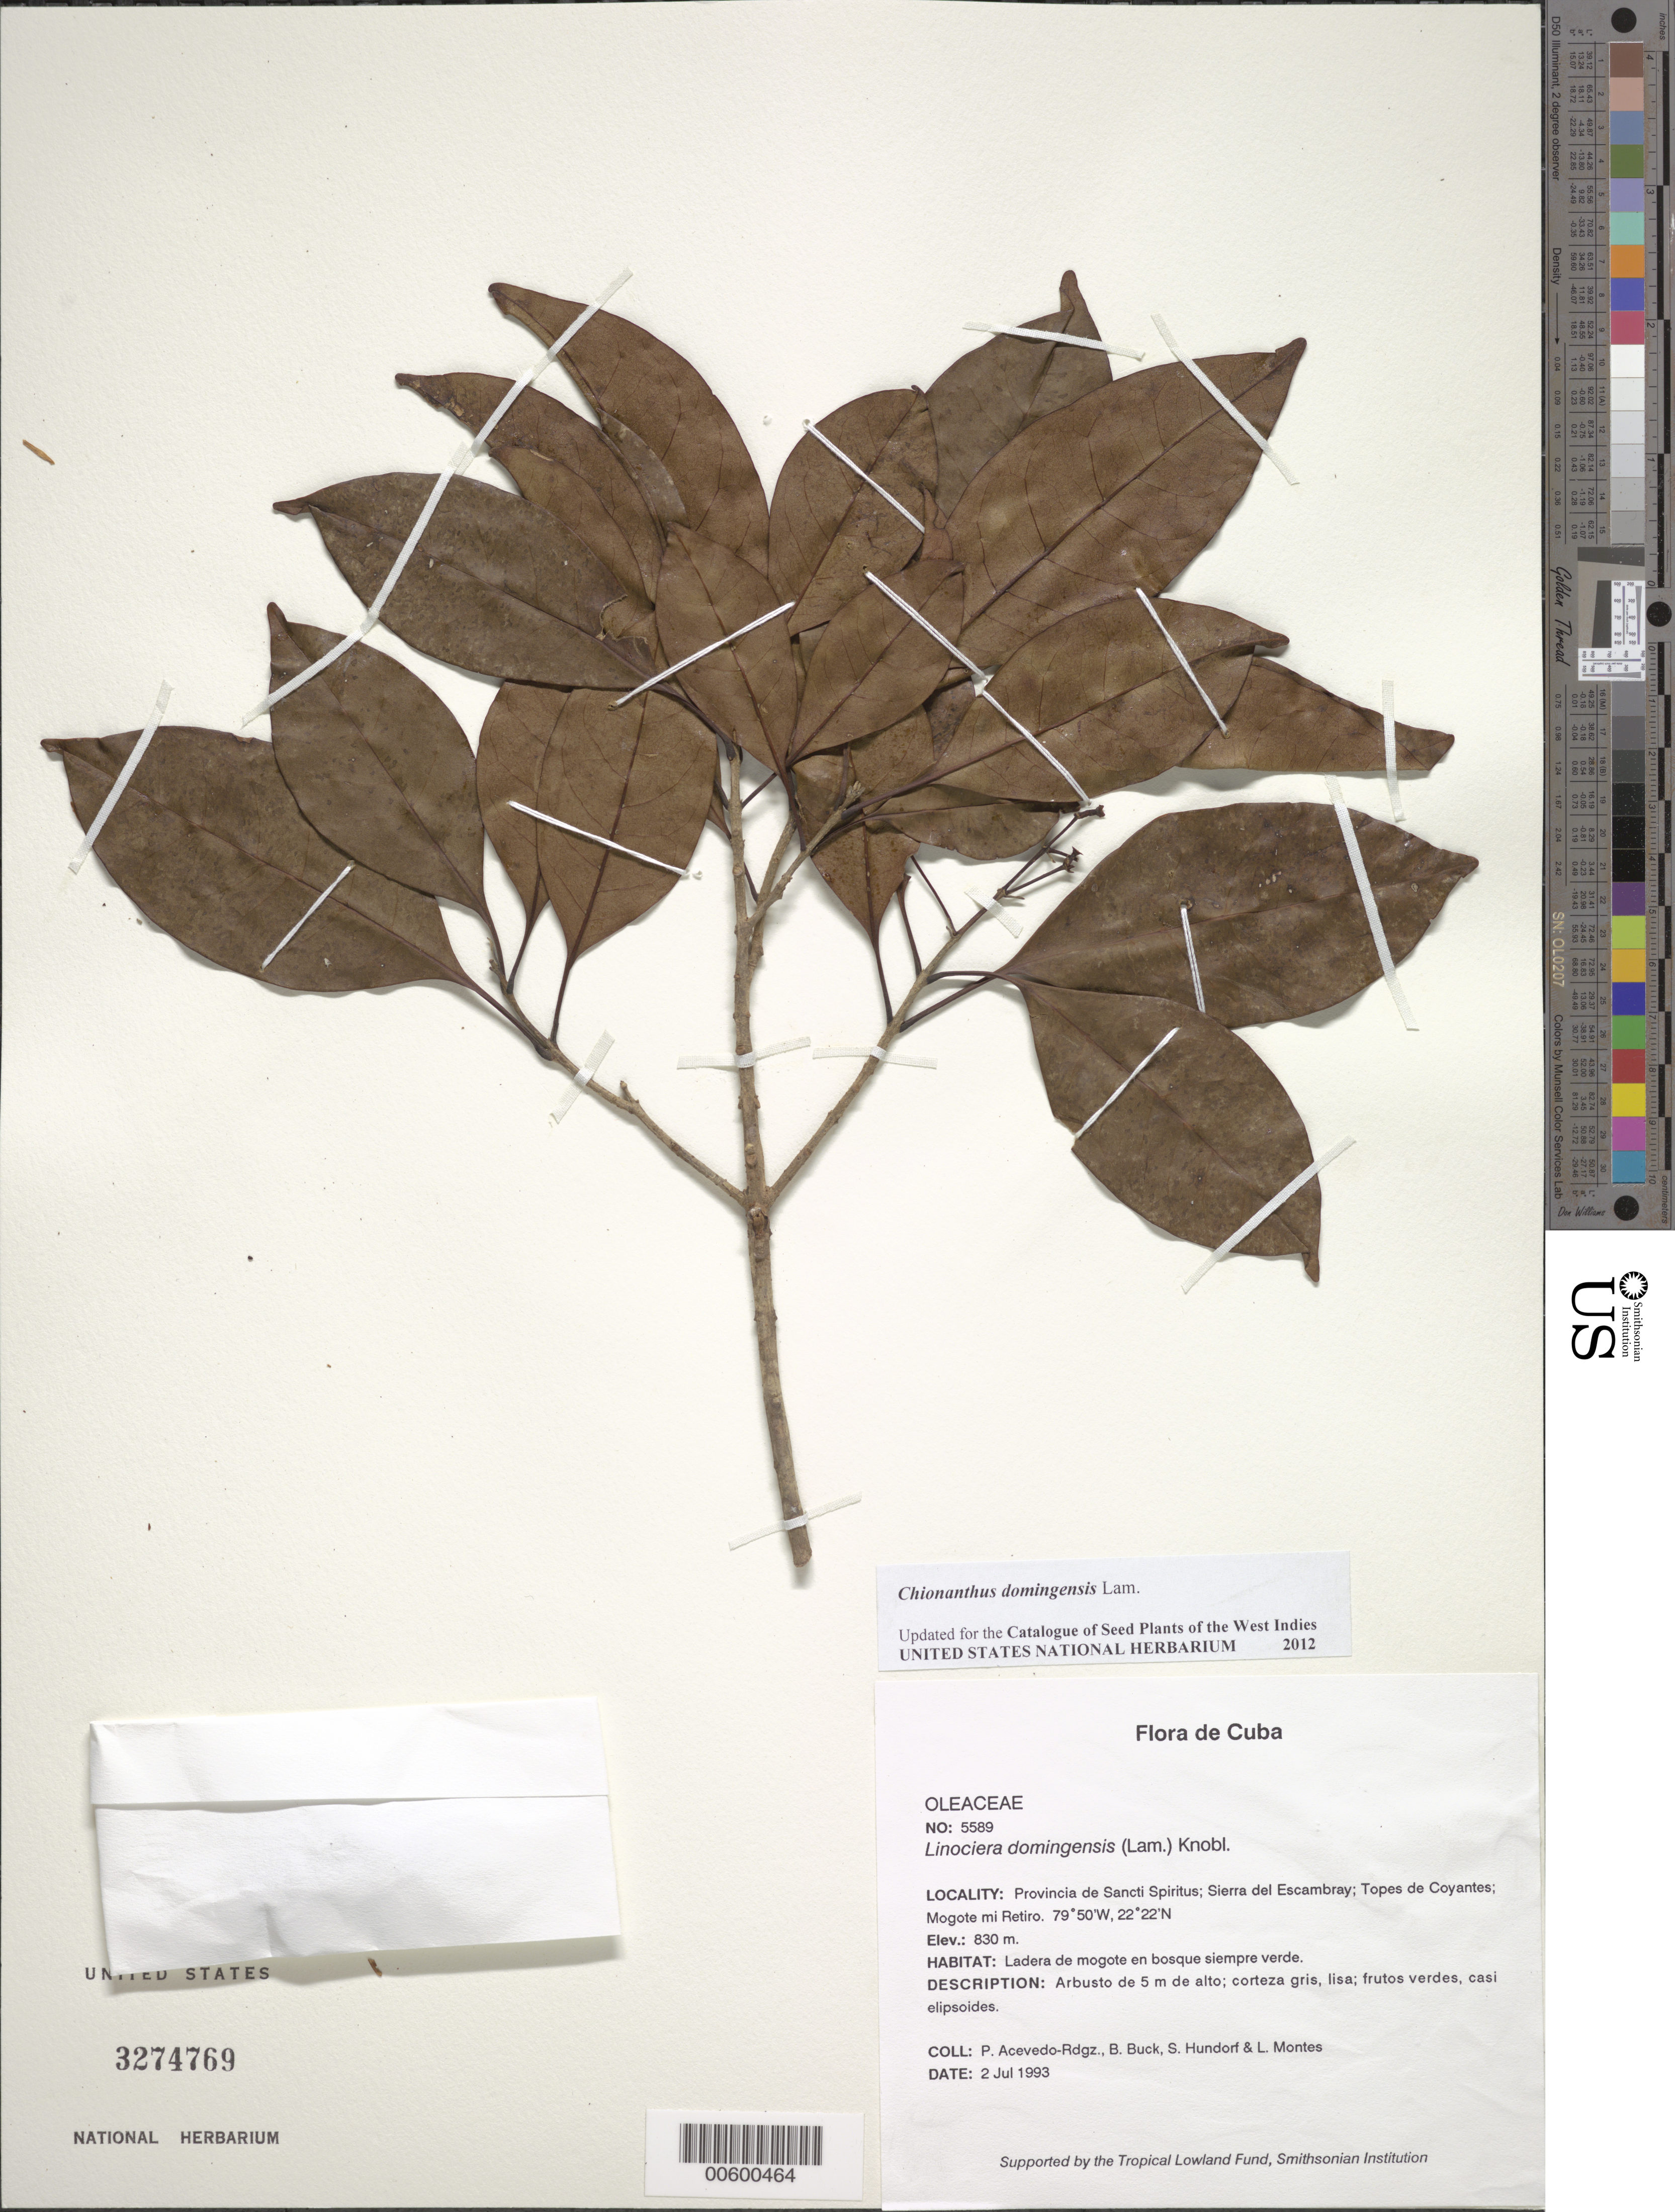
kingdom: Plantae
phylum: Tracheophyta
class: Magnoliopsida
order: Lamiales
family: Oleaceae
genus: Chionanthus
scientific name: Chionanthus domingensis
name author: Lam.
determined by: Fl. de Cuba exsiccatae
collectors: P. Acevedo-Rodr., B. Buck, S. Hundorf & L. Montes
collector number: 5589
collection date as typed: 02 Jul 1993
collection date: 1993-07-02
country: Cuba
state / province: Sancti Spiritus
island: Cuba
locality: Sierra del Escambray; Topes de Coyantes; Mogote mi Retiro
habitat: Ladera de mogote en bosque siempre verde.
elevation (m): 830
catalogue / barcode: US 3274769